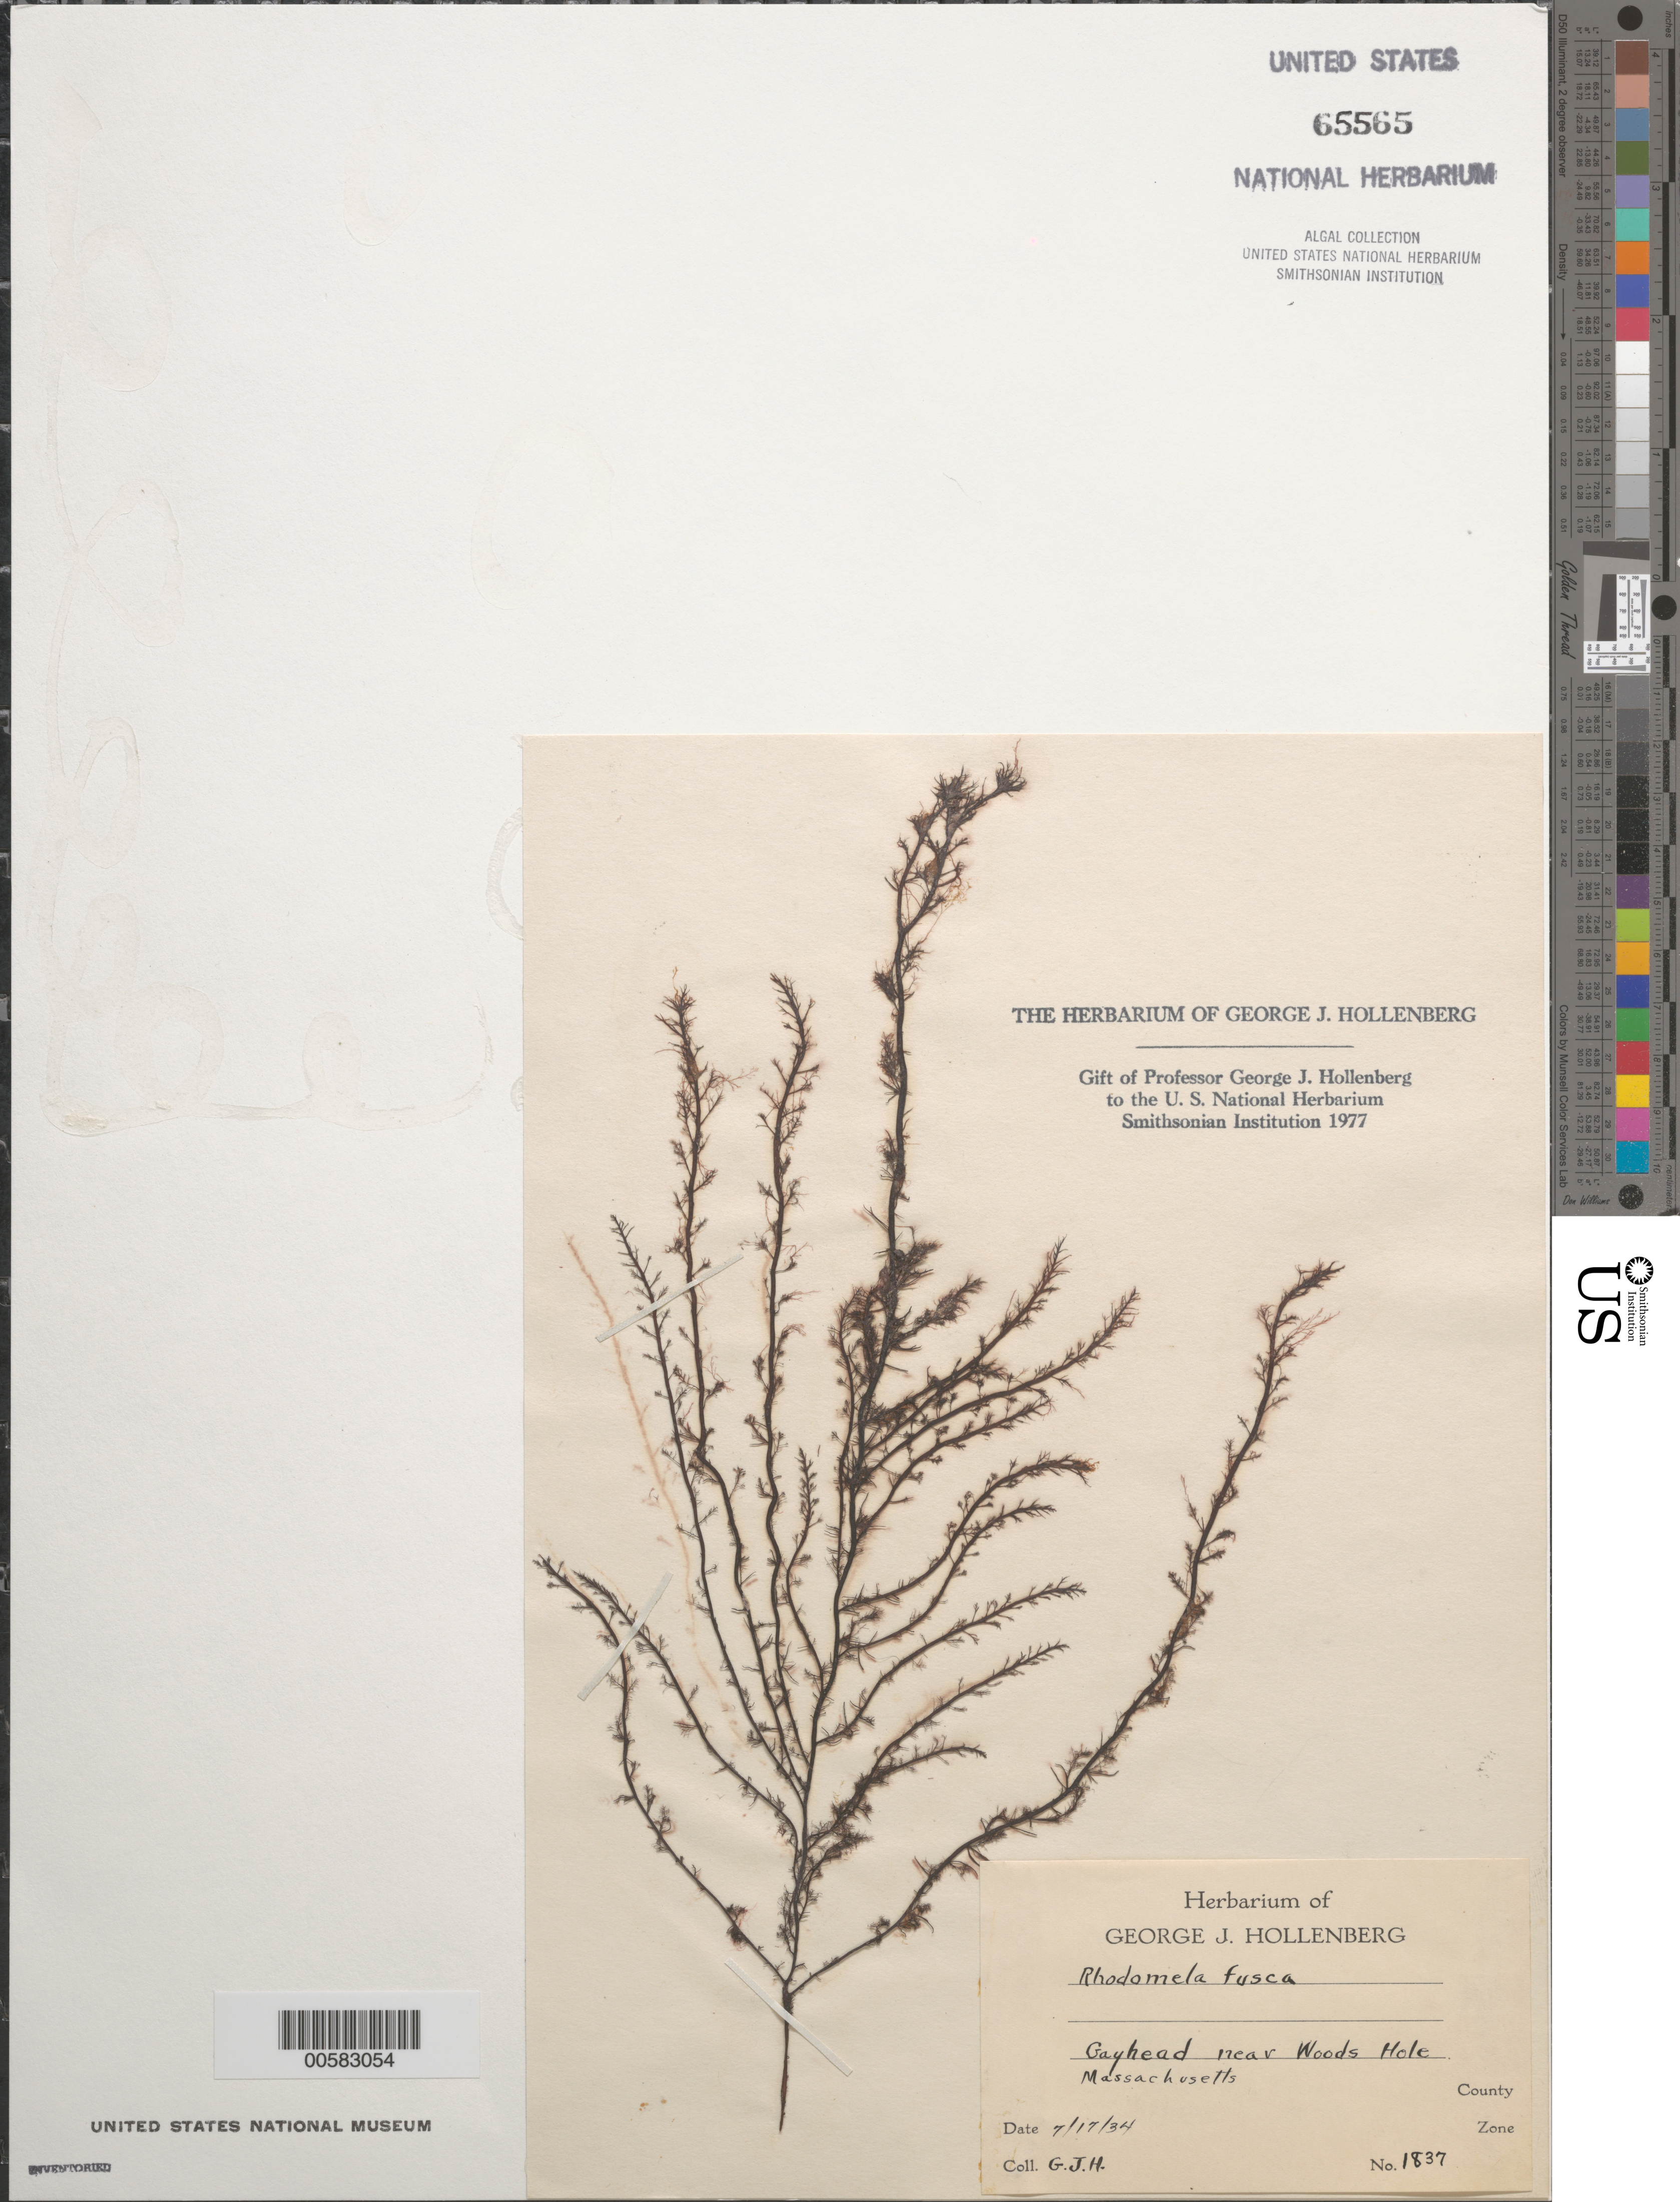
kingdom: Plantae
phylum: Rhodophyta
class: Florideophyceae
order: Ceramiales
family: Rhodomelaceae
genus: Rhodomela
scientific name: Rhodomela fusca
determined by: Hollenberg, George J.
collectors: G. Hollenberg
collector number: GJH 1837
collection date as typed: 17 Jul 1934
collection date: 1934-07-17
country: United States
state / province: Massachusetts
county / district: Dukes County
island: Martha's Vineyard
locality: Gay Head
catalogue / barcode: US 65565